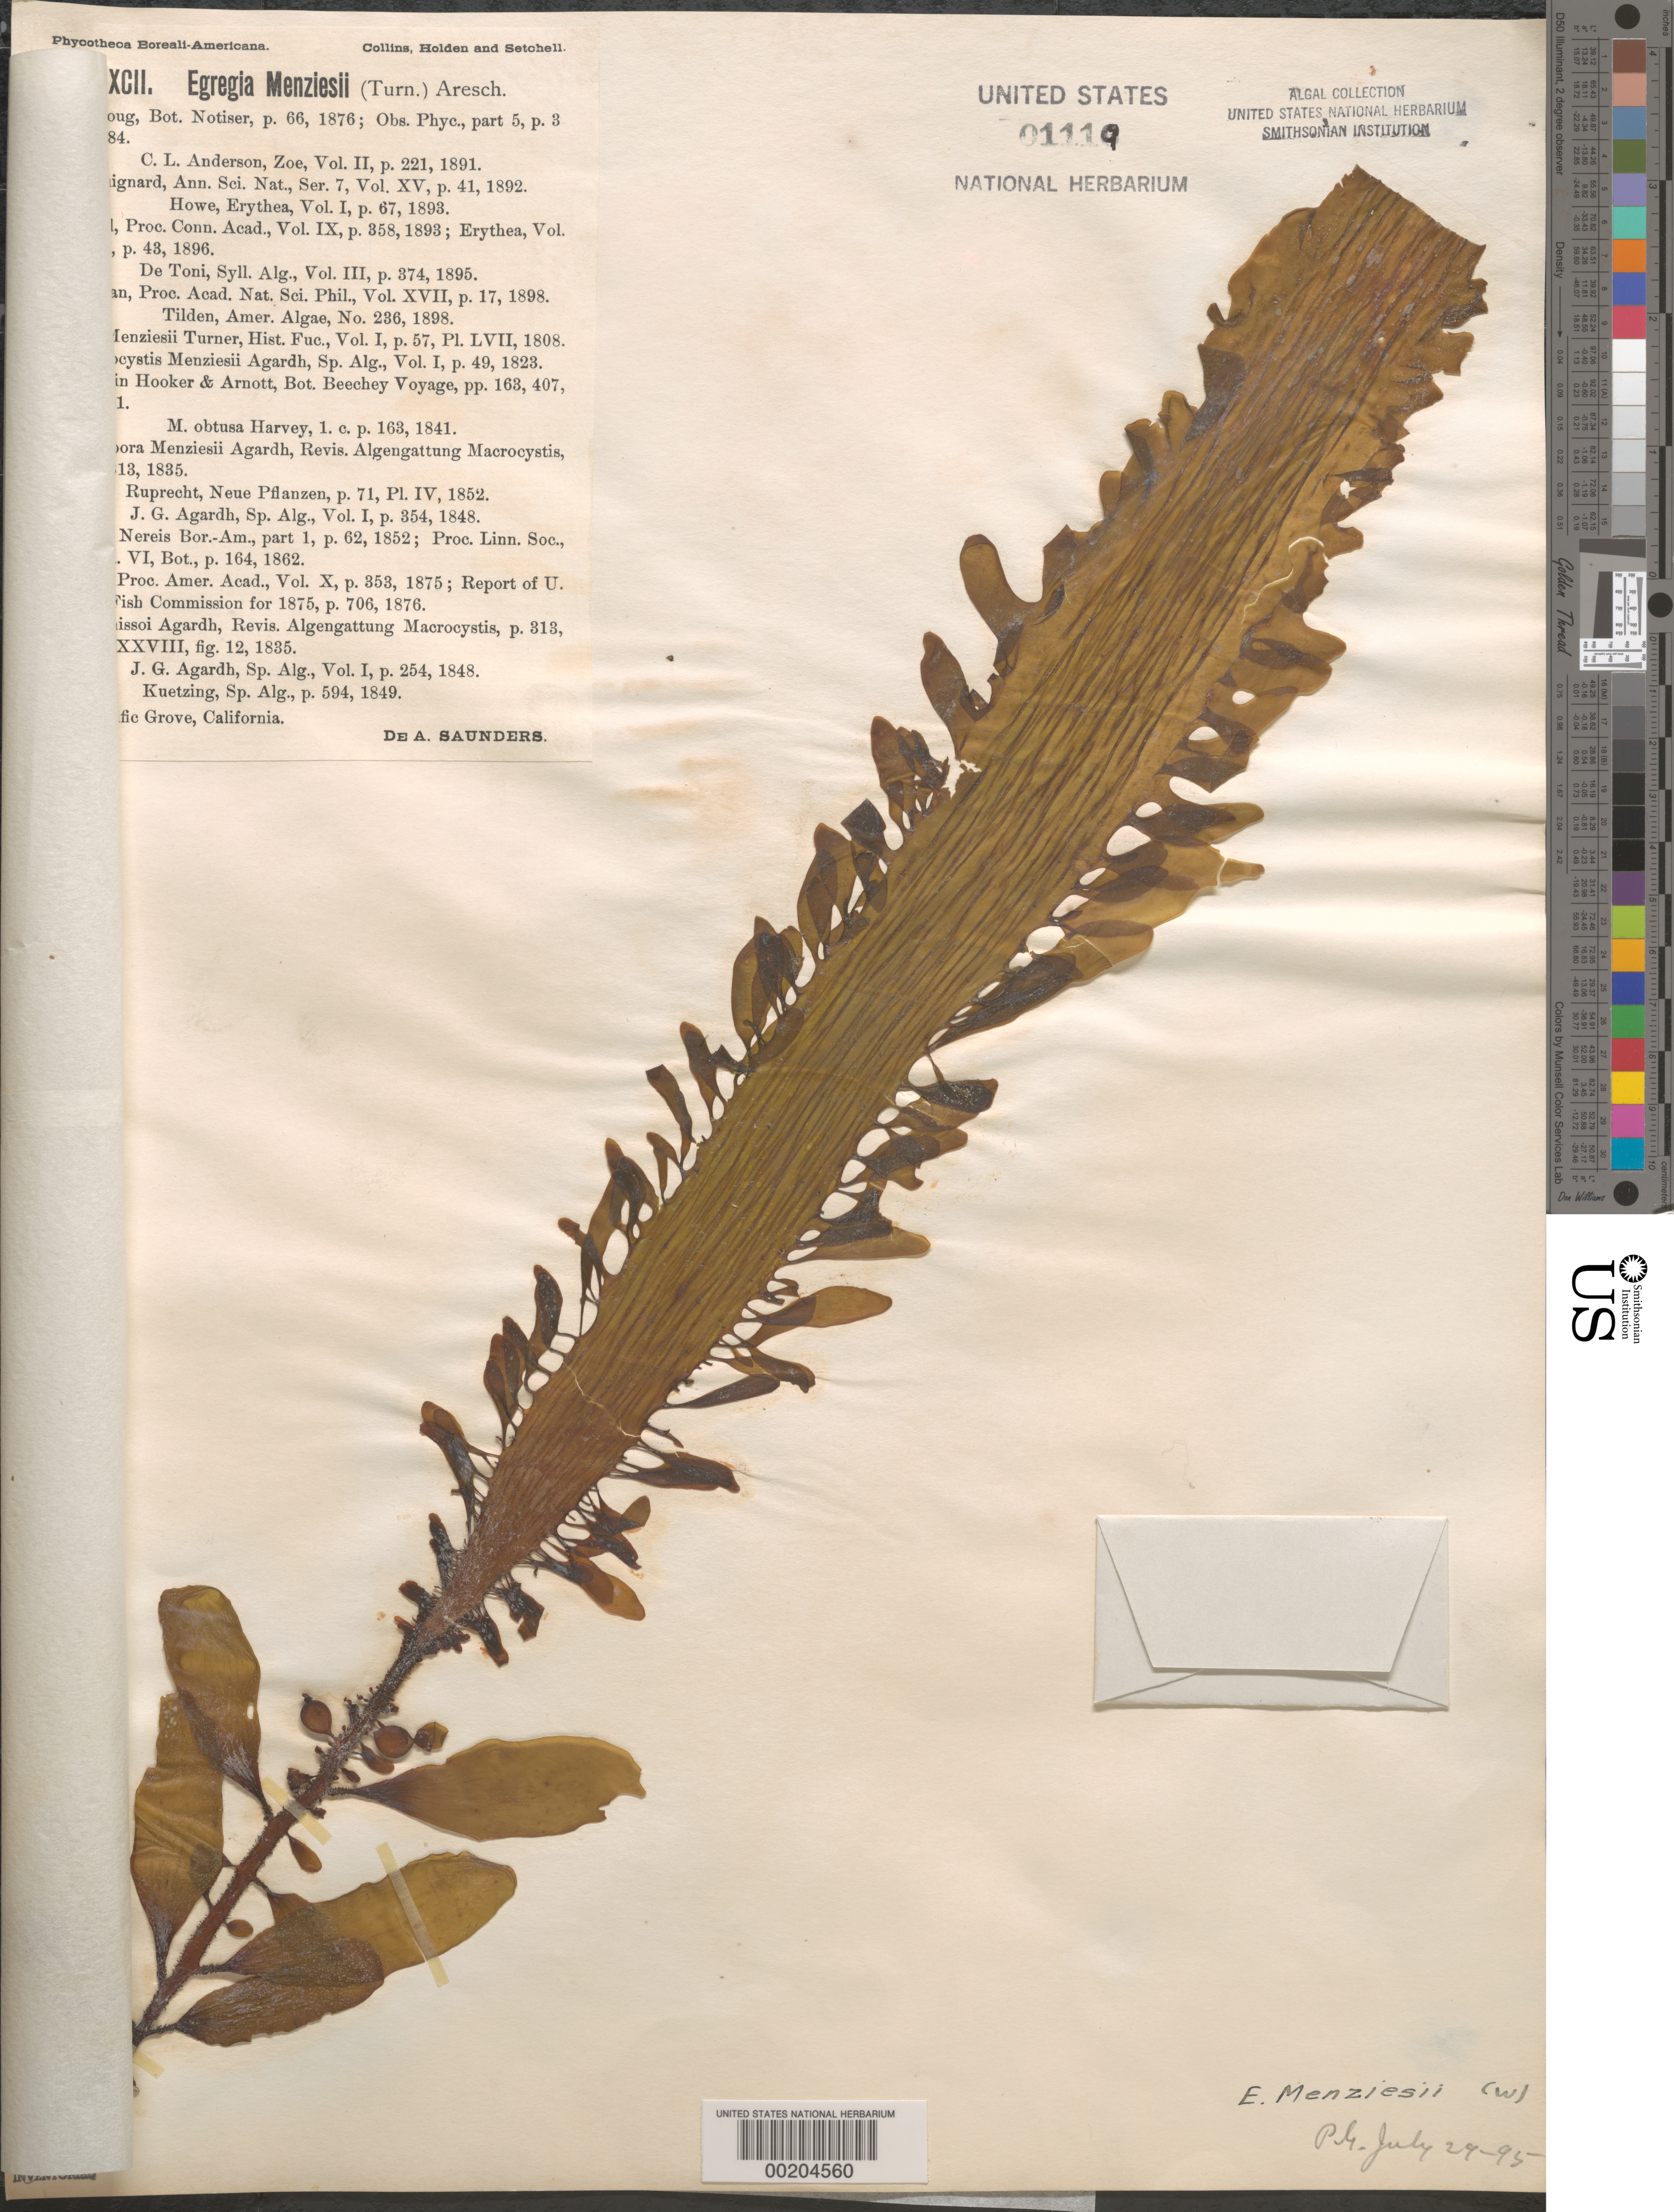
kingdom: Chromista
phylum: Ochrophyta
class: Phaeophyceae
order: Laminariales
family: Lessoniaceae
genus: Egregia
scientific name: Egregia menziesii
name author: (Turner) Aresch.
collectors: D. Saunders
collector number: PB-A XCII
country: United States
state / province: California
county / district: Monterey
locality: Pacific Grove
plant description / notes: Collins, Holden & Setchell, Phycotheca Boreali-Americana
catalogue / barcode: US 1119